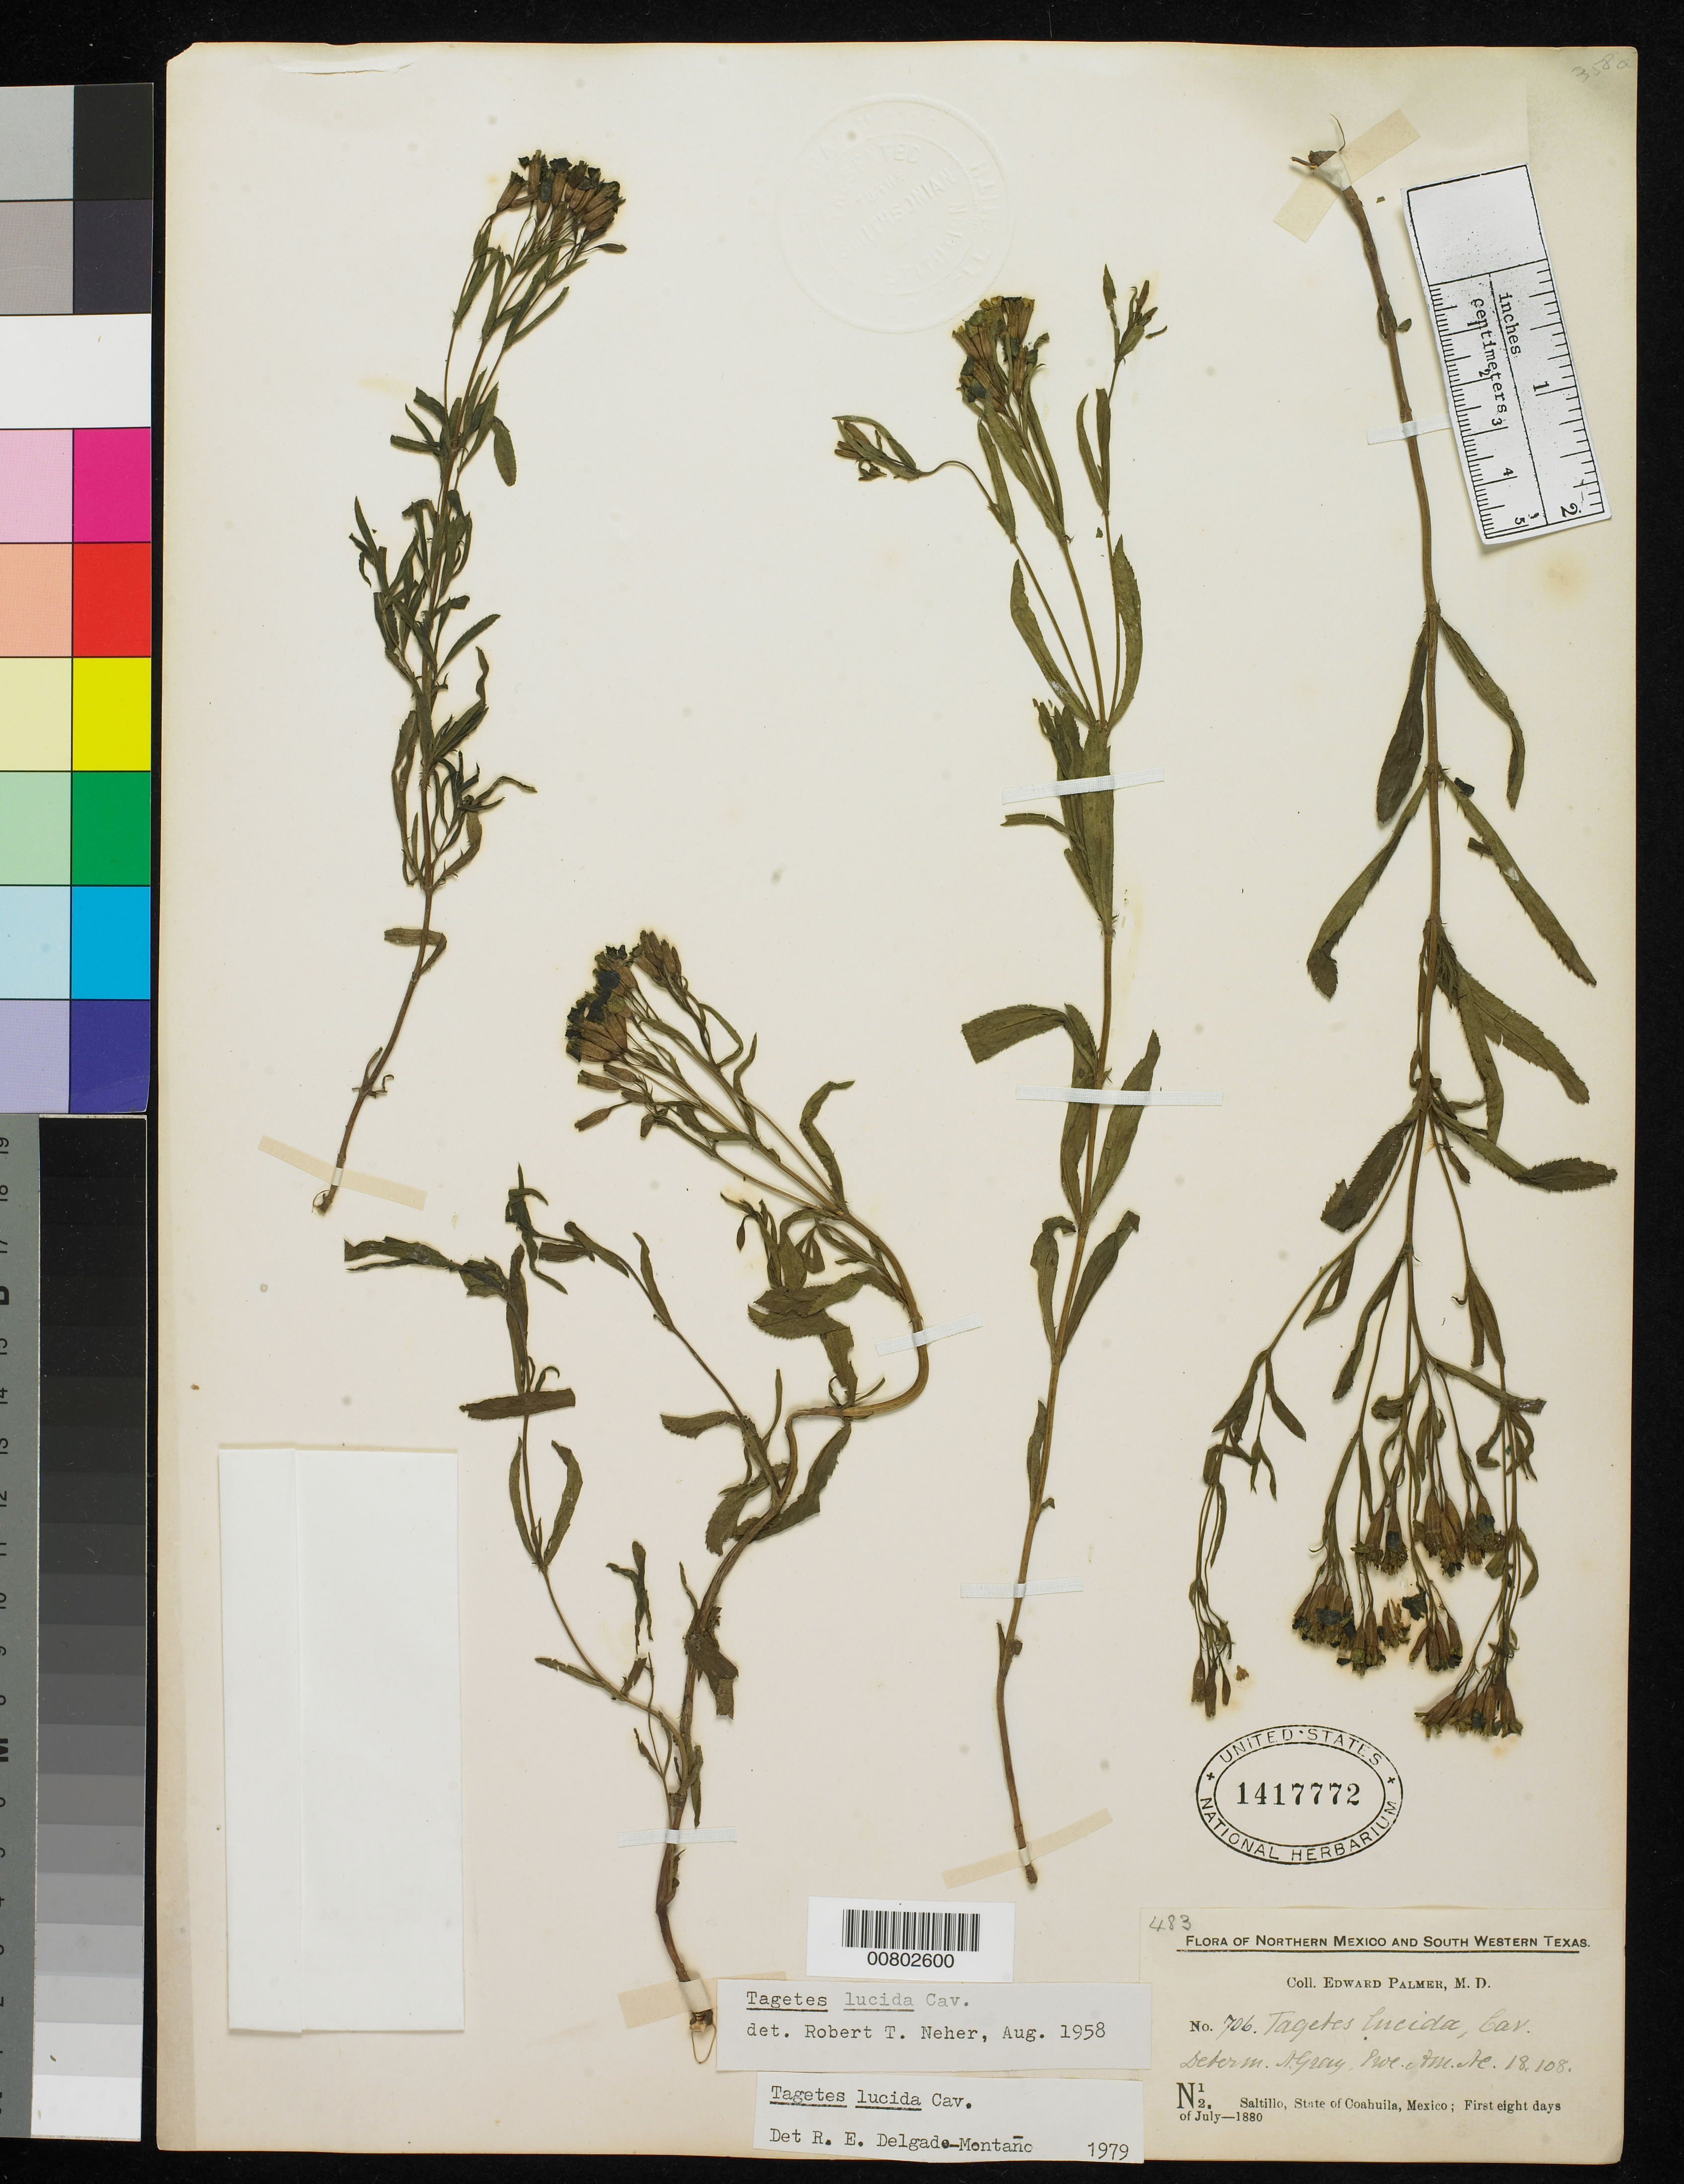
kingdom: Plantae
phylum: Tracheophyta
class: Magnoliopsida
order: Asterales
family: Asteraceae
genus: Tagetes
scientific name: Tagetes lucida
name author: Cav.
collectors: E. Palmer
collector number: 706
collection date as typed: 01 Jul 1880 to 08 Jul 1880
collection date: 1880-07-01/1880-07-08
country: Mexico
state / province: Coahuila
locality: N12. Saltillo, Coahuila.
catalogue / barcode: US 1417772